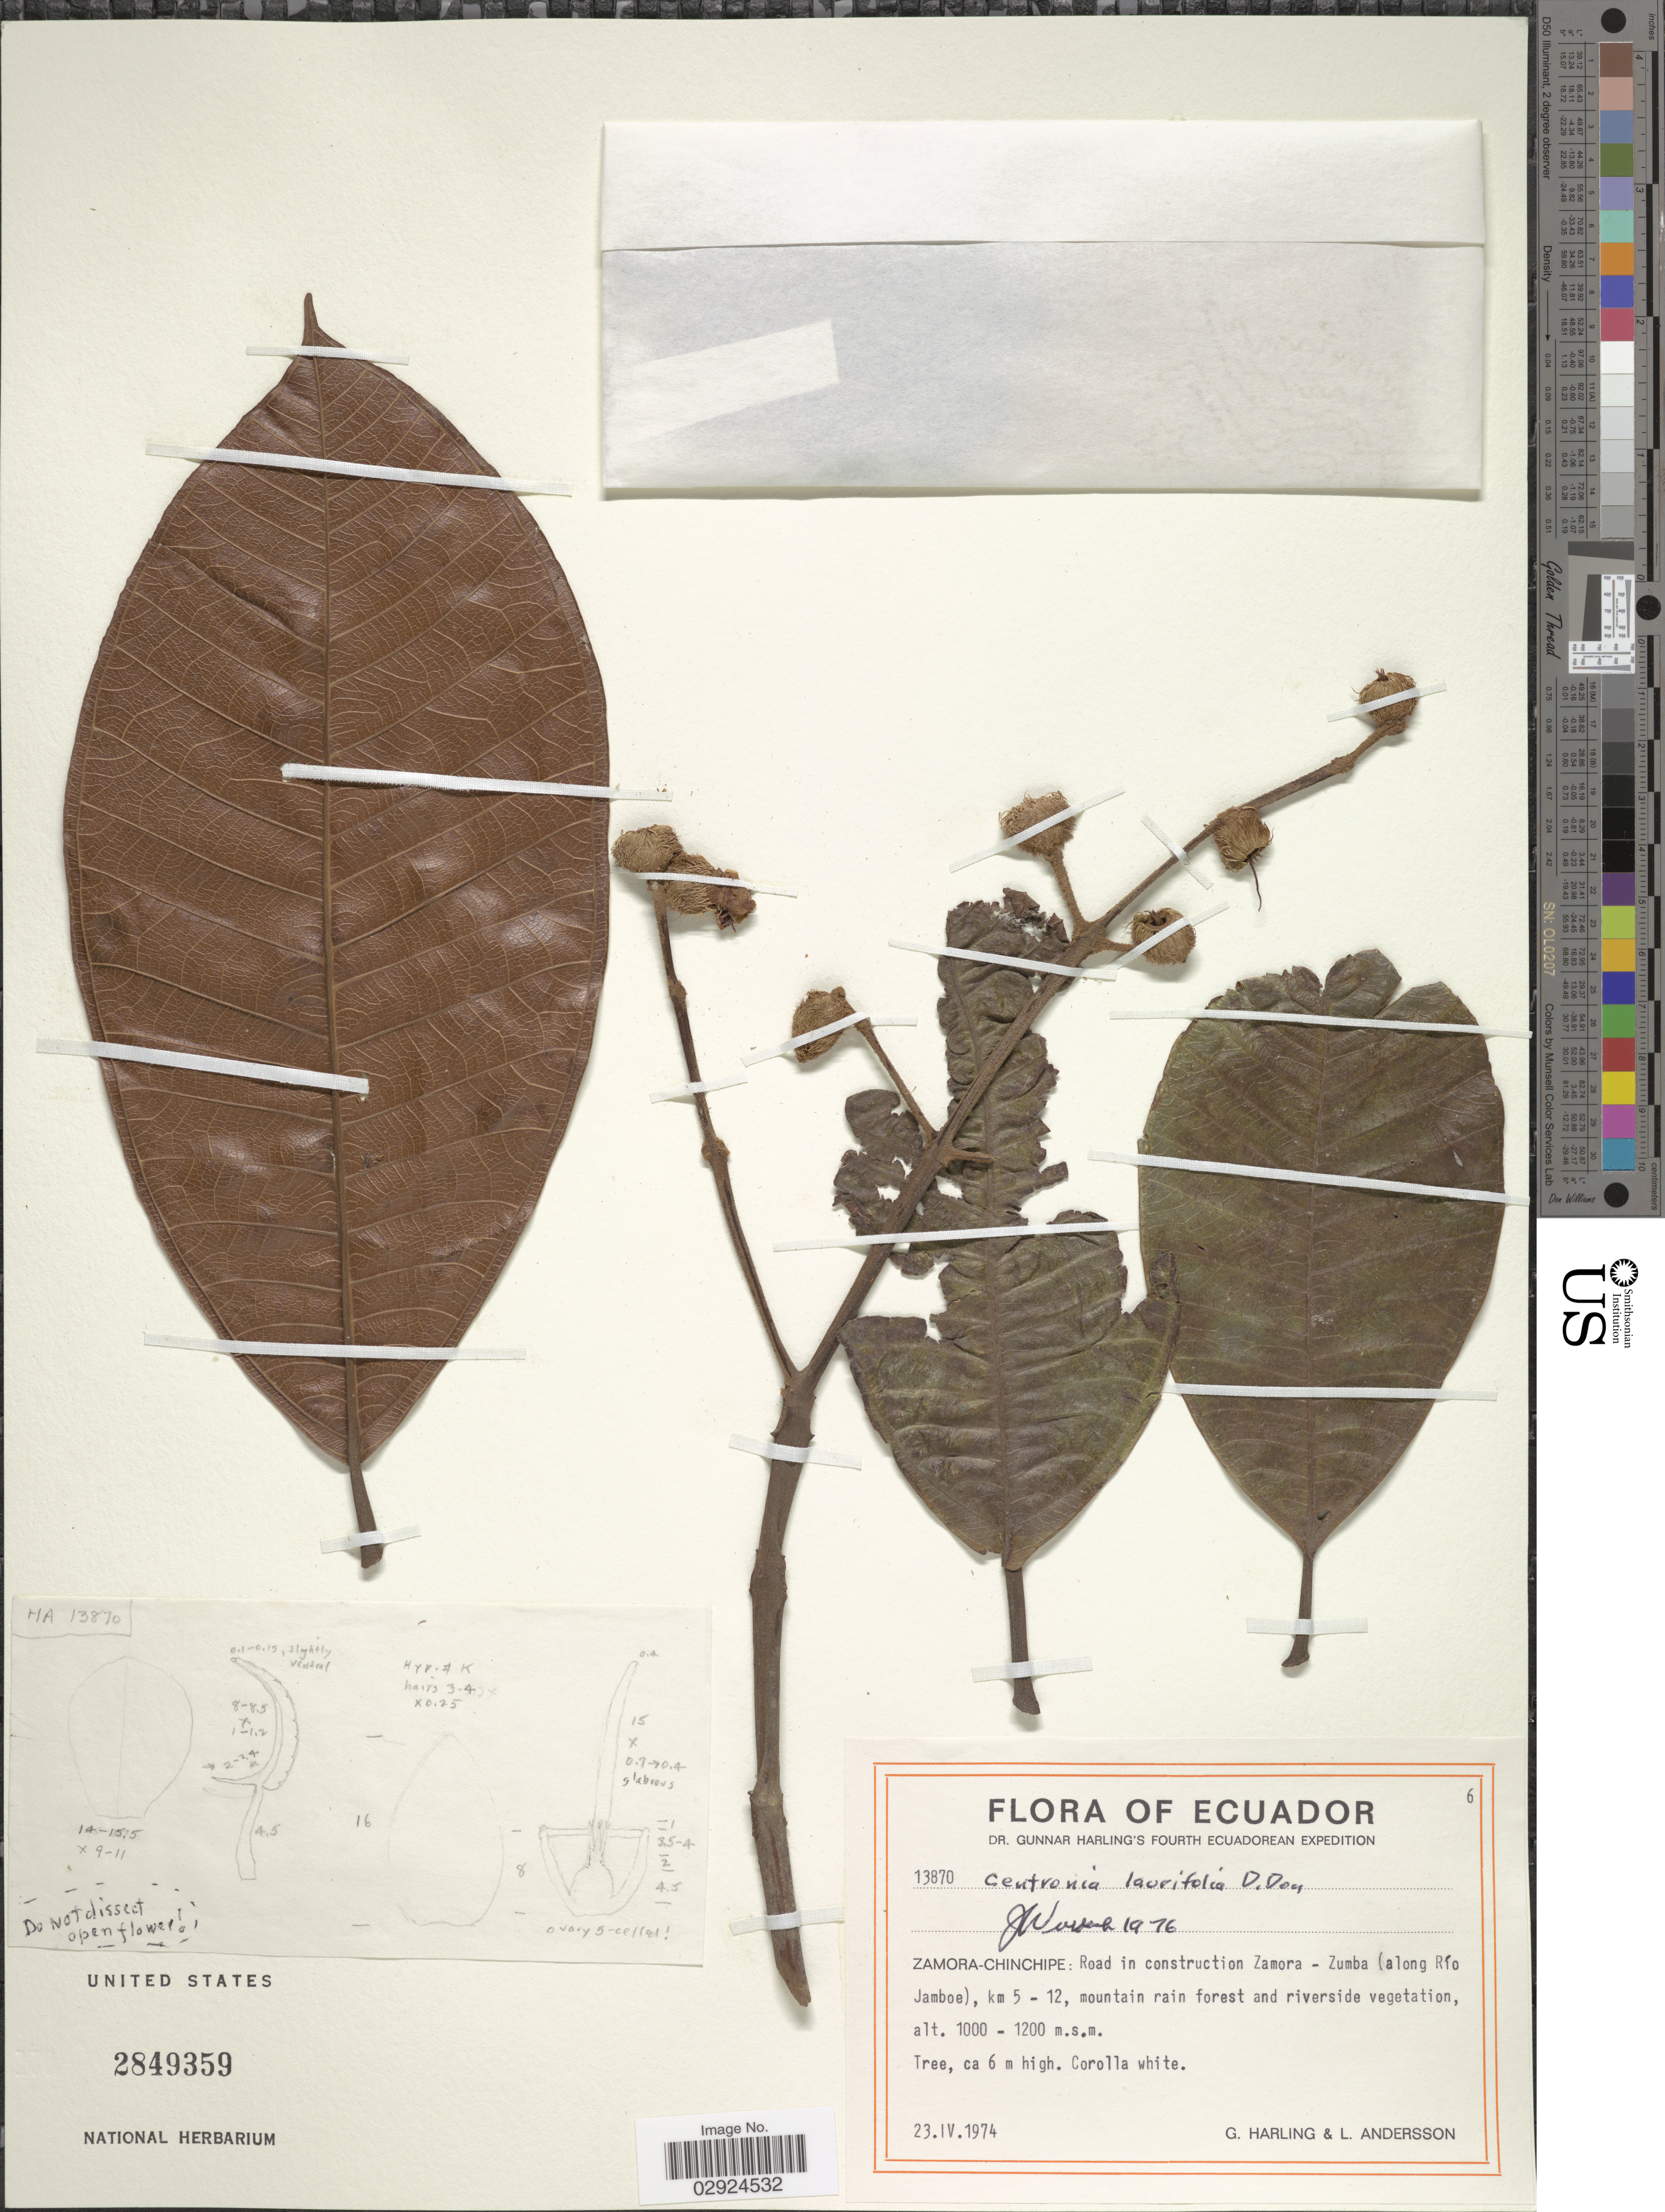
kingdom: Plantae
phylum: Tracheophyta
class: Magnoliopsida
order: Myrtales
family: Melastomataceae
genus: Centronia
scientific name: Centronia laurifolia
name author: D. Don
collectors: G. Harling & L. Andersson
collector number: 13870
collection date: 1974-04-23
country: Ecuador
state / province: Zamora-Chinchipe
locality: Road in construction Zamora - Zumba (along Río Jamboe), km 5 - 12, mountain rain forest and riverside vegetation.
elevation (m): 1000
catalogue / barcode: US 2849359